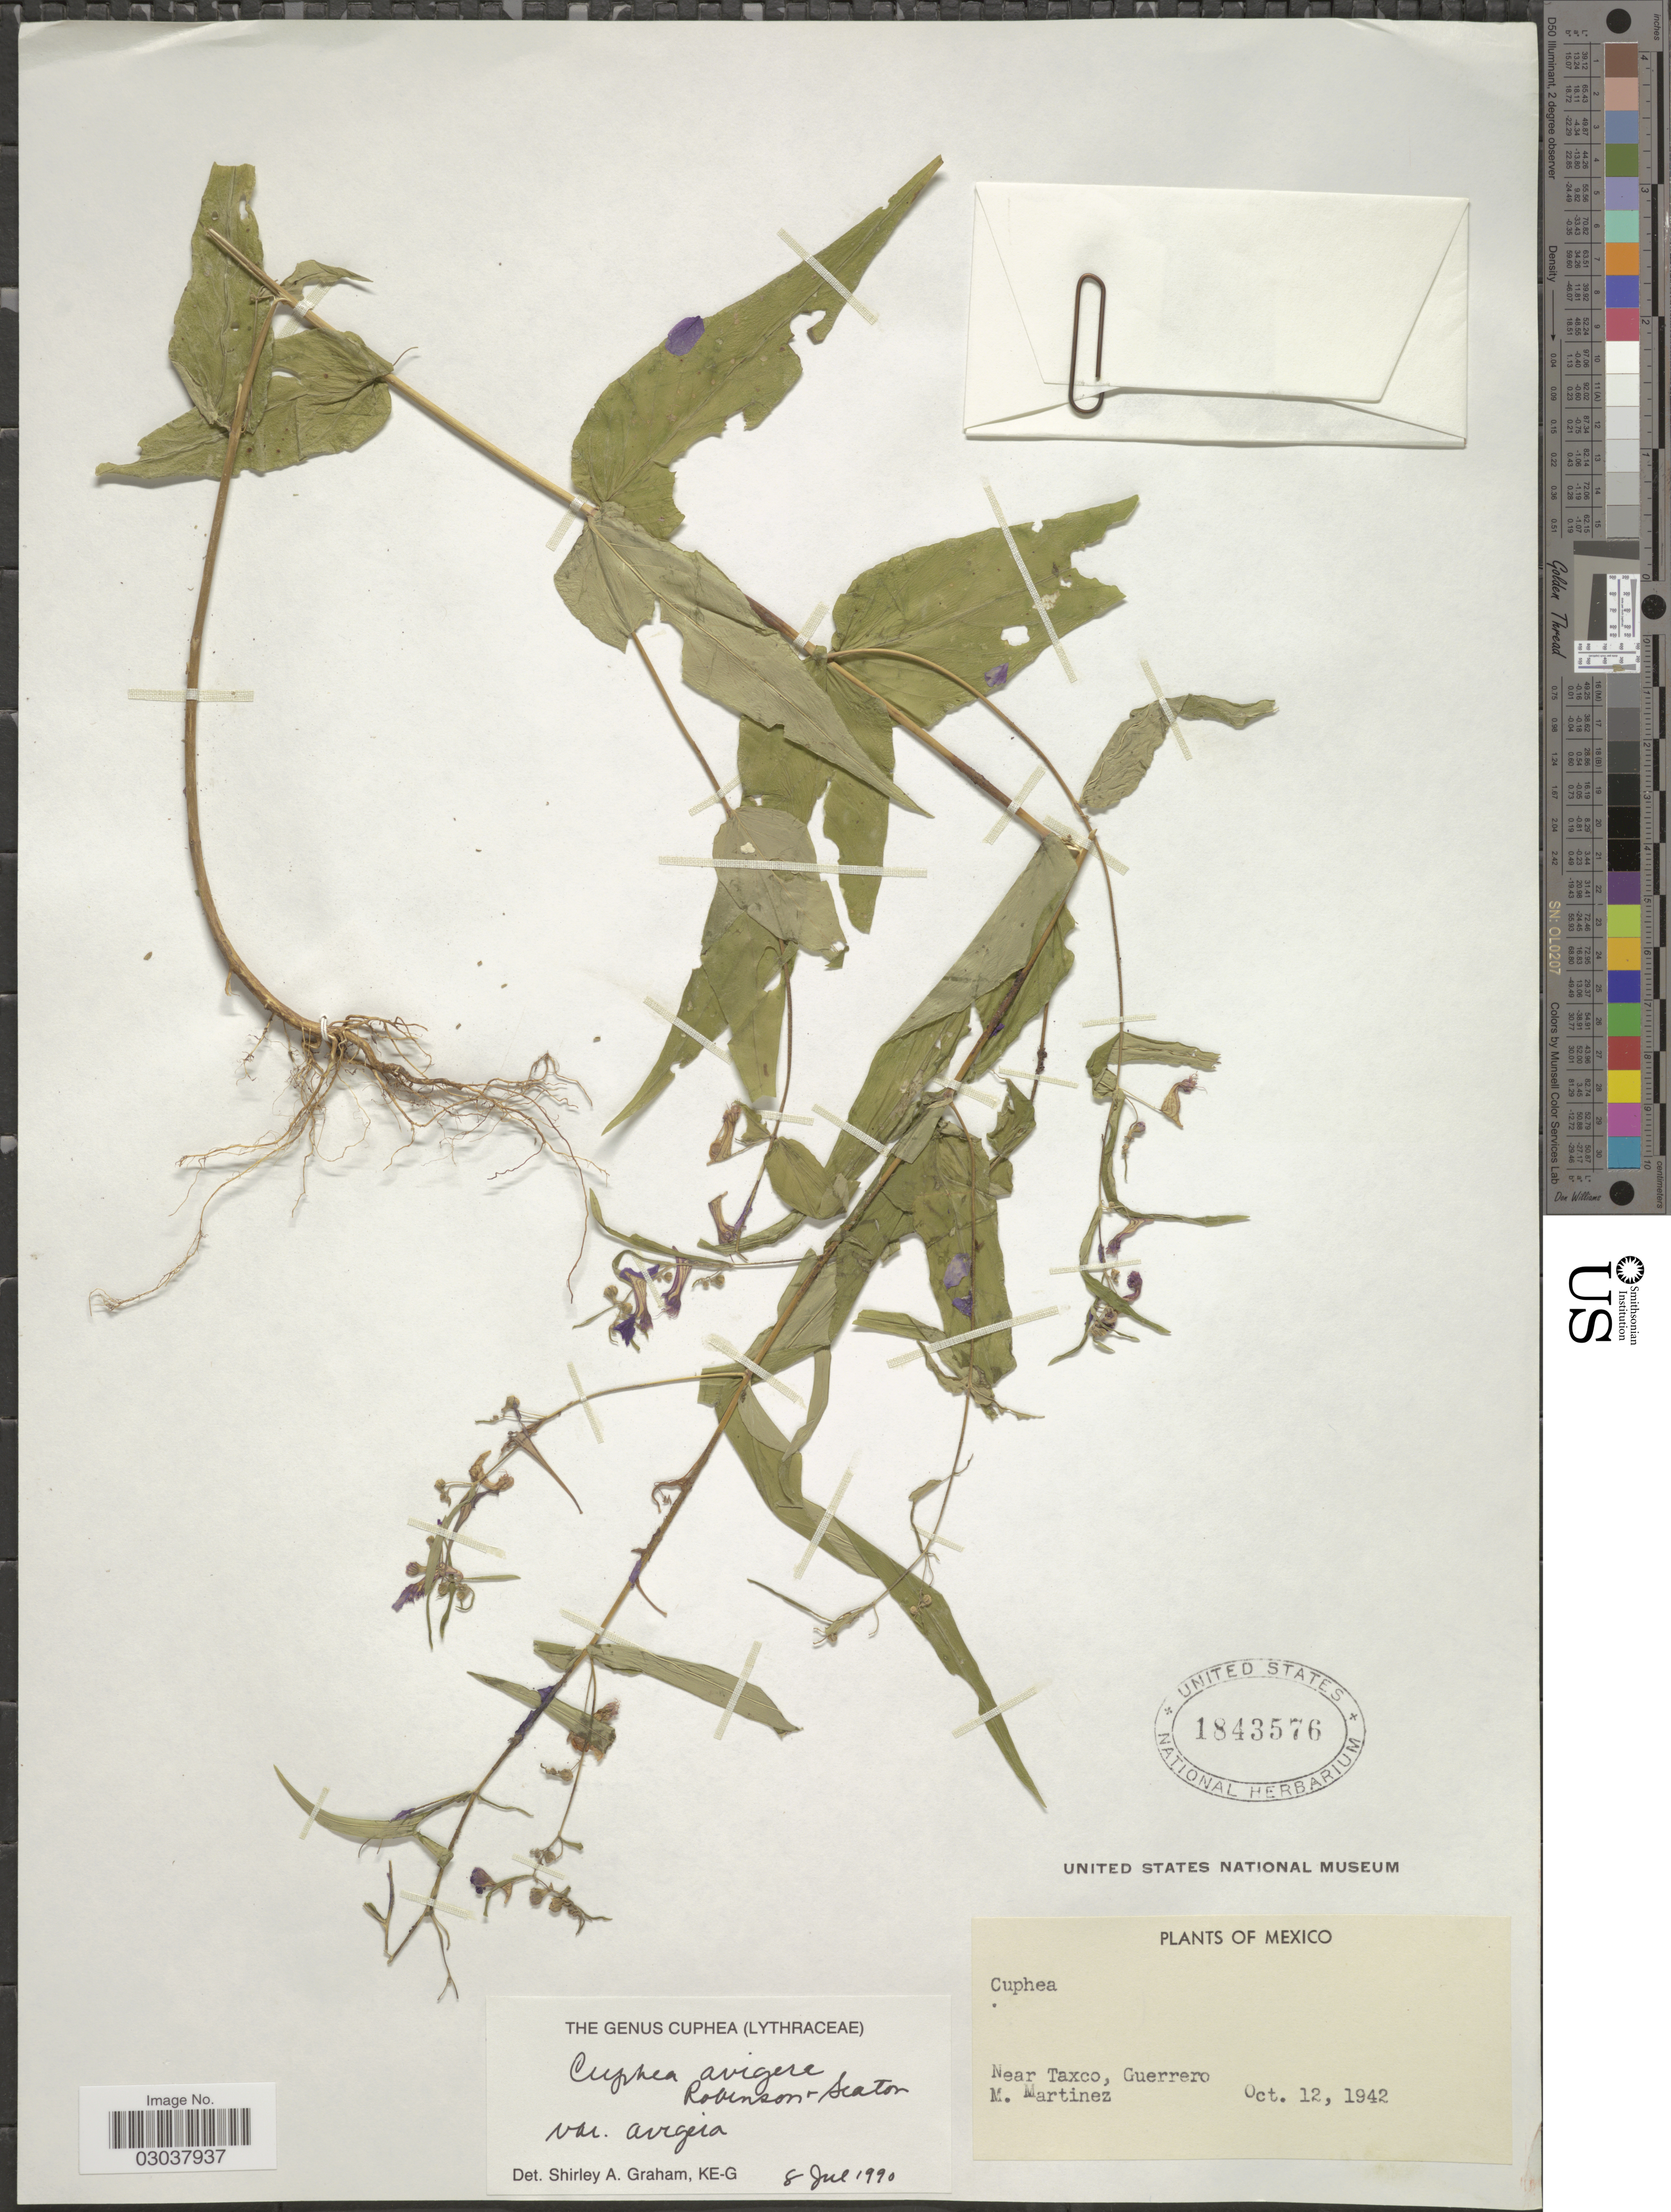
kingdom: Plantae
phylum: Tracheophyta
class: Magnoliopsida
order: Myrtales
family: Lythraceae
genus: Cuphea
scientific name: Cuphea avigera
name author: B.L. Rob. & Seaton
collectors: M. Martínez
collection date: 1942-10-12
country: Mexico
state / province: Guerrero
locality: Near Taxco.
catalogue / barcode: US 1843576